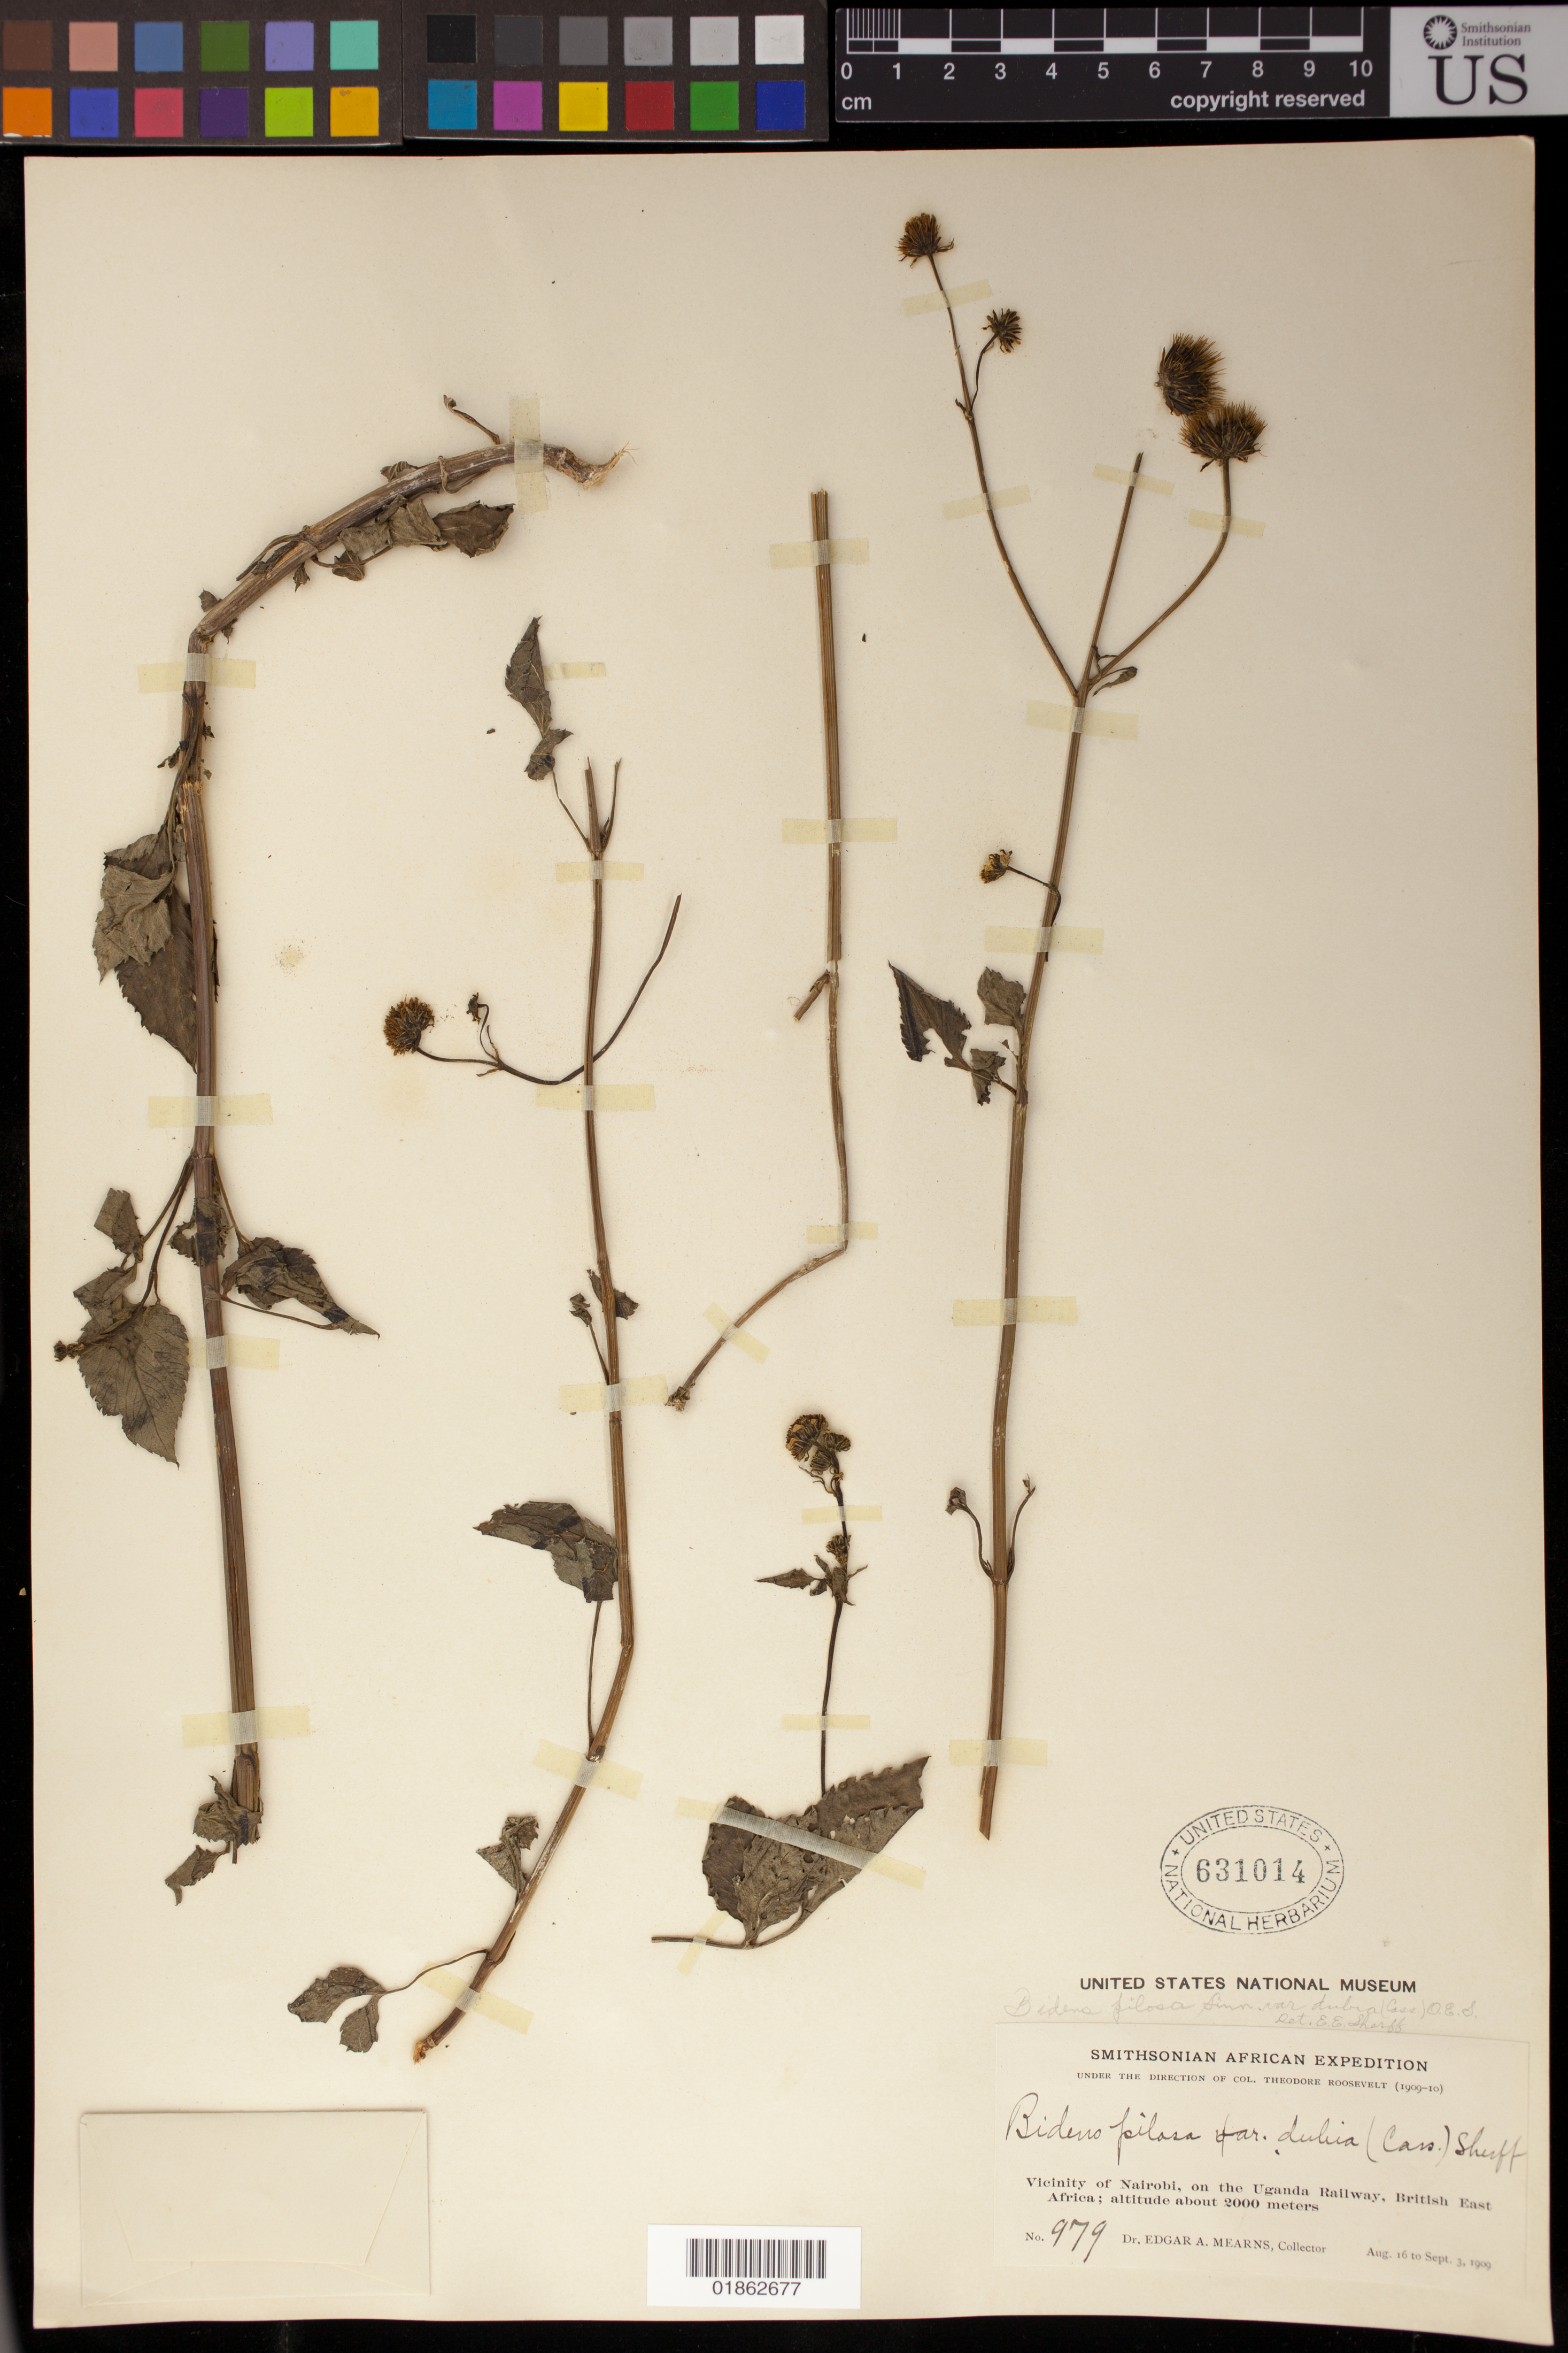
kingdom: Plantae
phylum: Tracheophyta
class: Magnoliopsida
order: Asterales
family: Asteraceae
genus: Bidens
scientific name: Bidens pilosa var. dubius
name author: O.E. Schulz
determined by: Sherff, E. E.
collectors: E. A. Mearns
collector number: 979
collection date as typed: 16 Aug 1909 to 03 Sep 1909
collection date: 1909-08-16/1909-09-03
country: Kenya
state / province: Nairobi Area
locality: Vicinity of Nairobi, on the Uganda Railway, British East Africa.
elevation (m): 2000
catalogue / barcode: US 631014